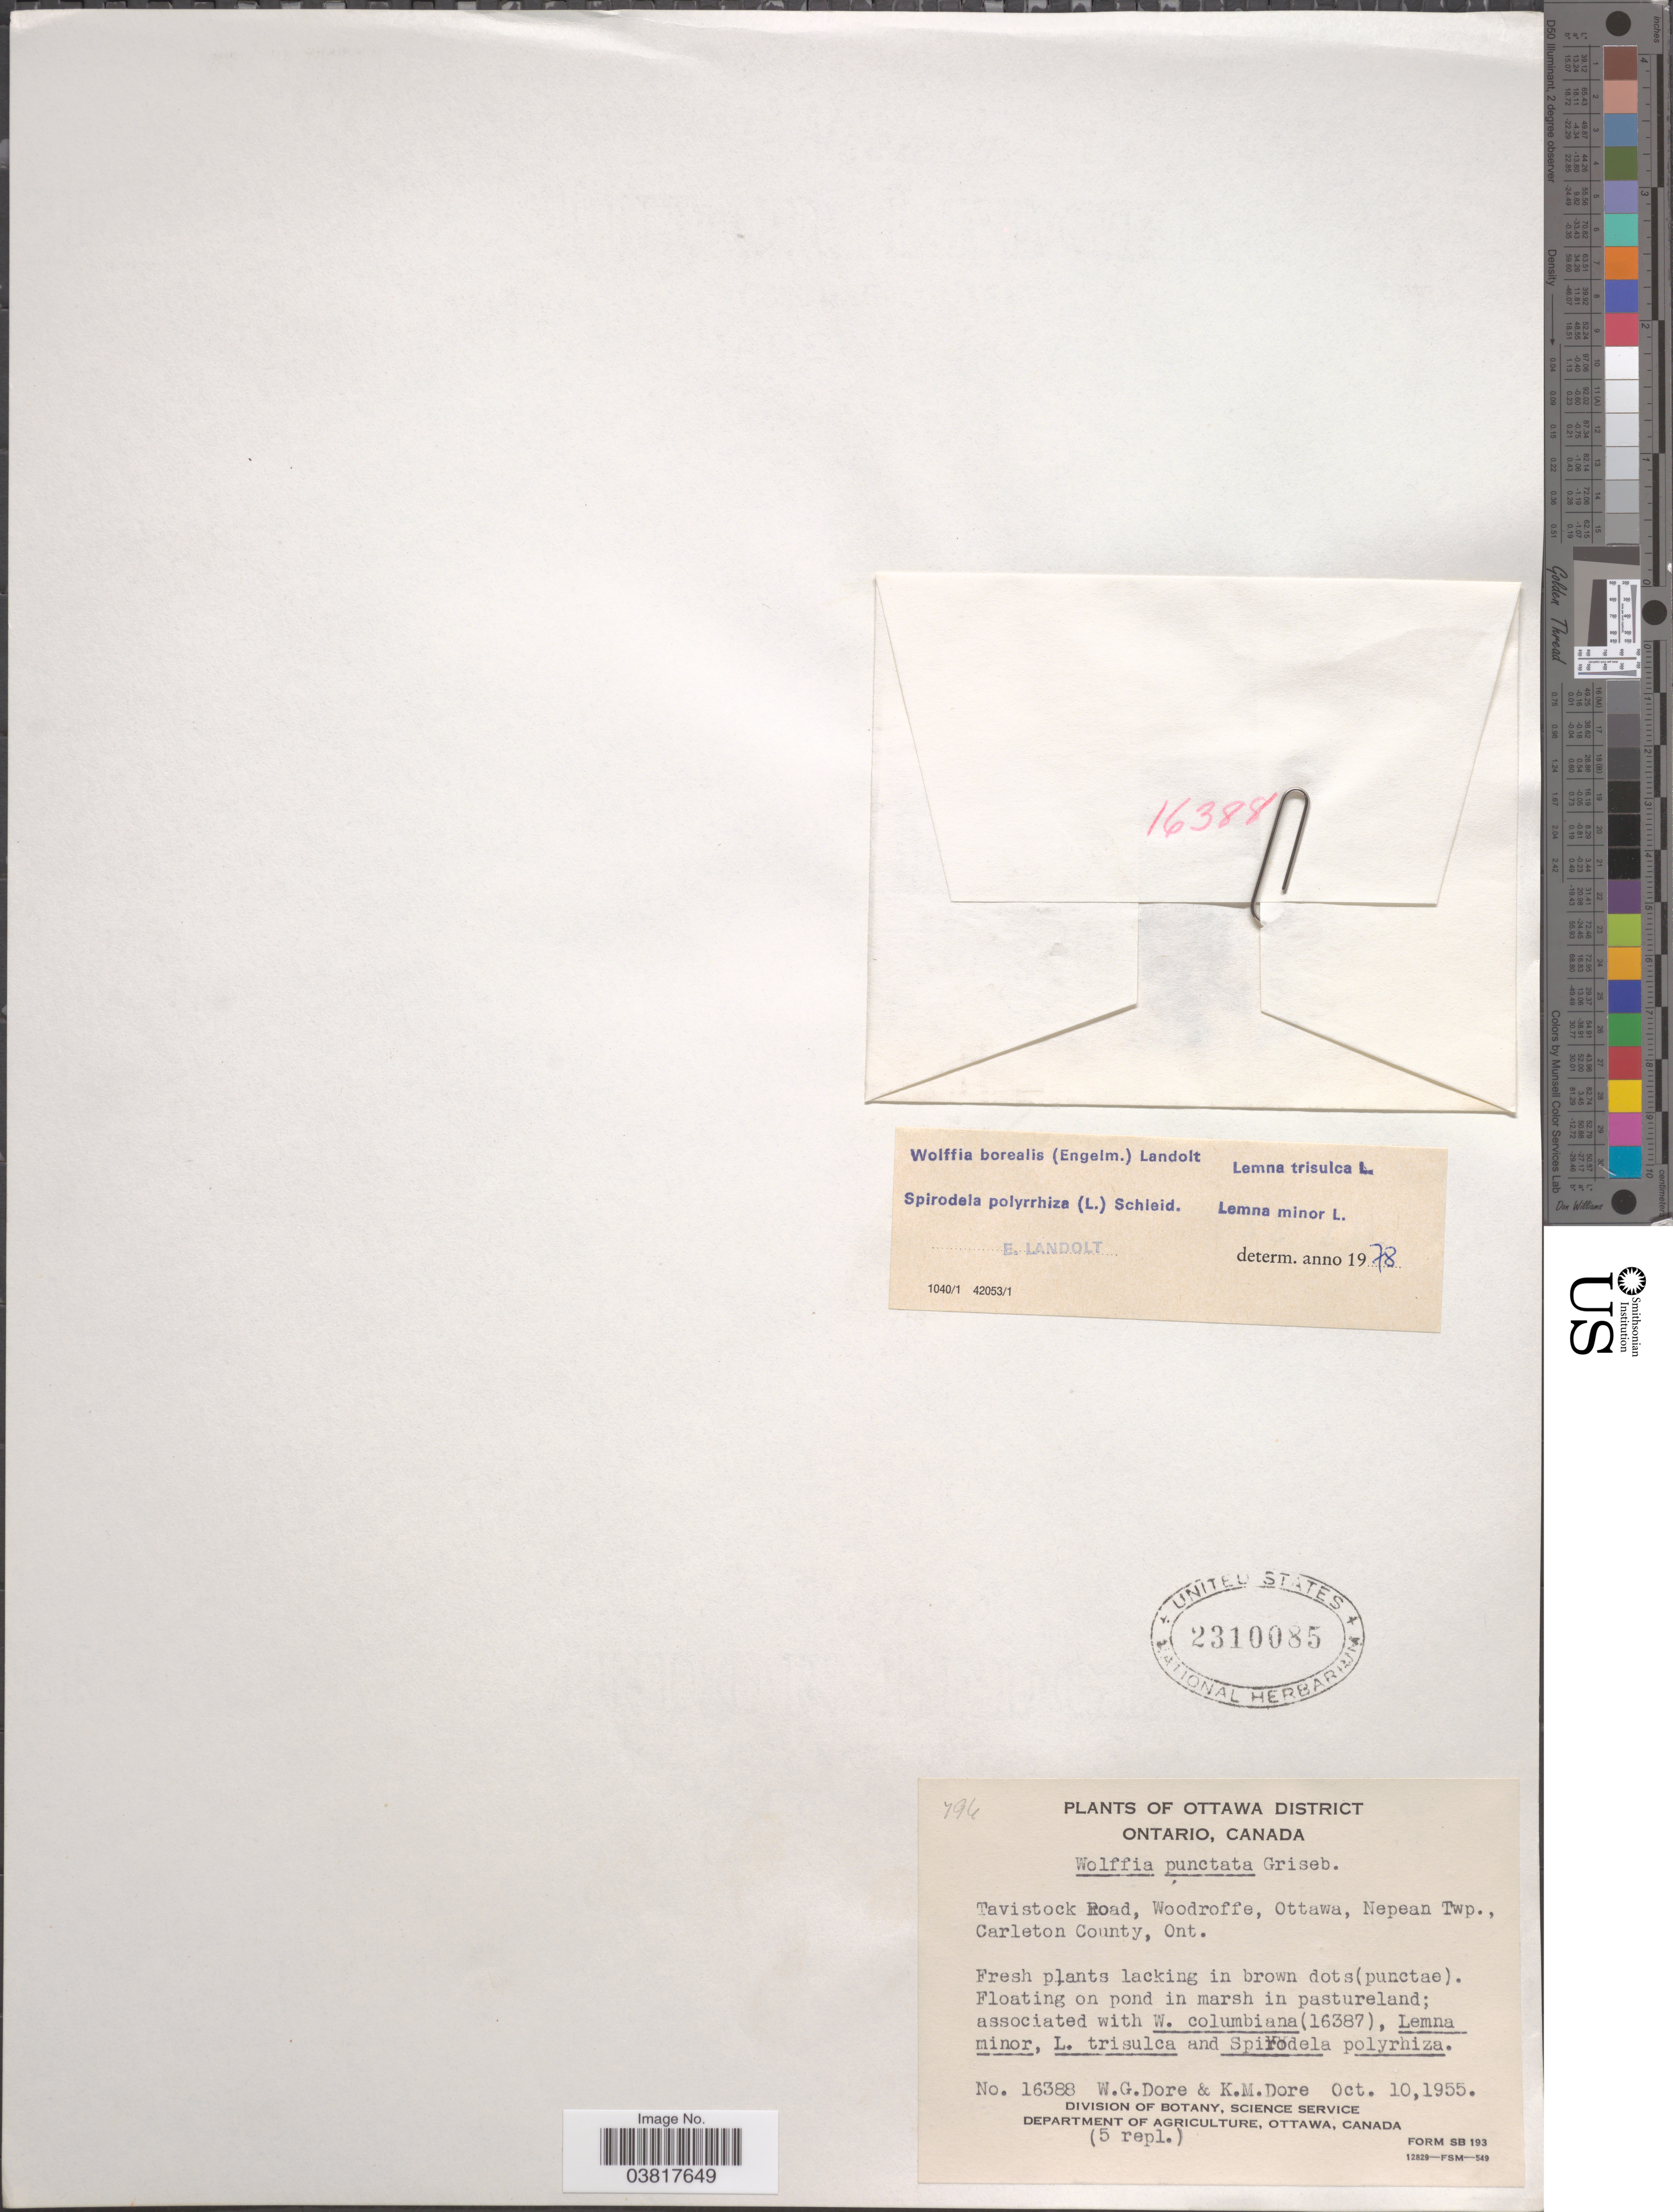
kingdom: Plantae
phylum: Tracheophyta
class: Liliopsida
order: Alismatales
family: Araceae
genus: Lemna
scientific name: Lemna trisulca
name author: L.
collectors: W. Dore & K. Dore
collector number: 16388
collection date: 1955-10-10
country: Canada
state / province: Ontario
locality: Ottawa District. Tavistock Road, Woodroffe, Ottawa, Nepean Twp., Carleton County.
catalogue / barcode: US 2310085